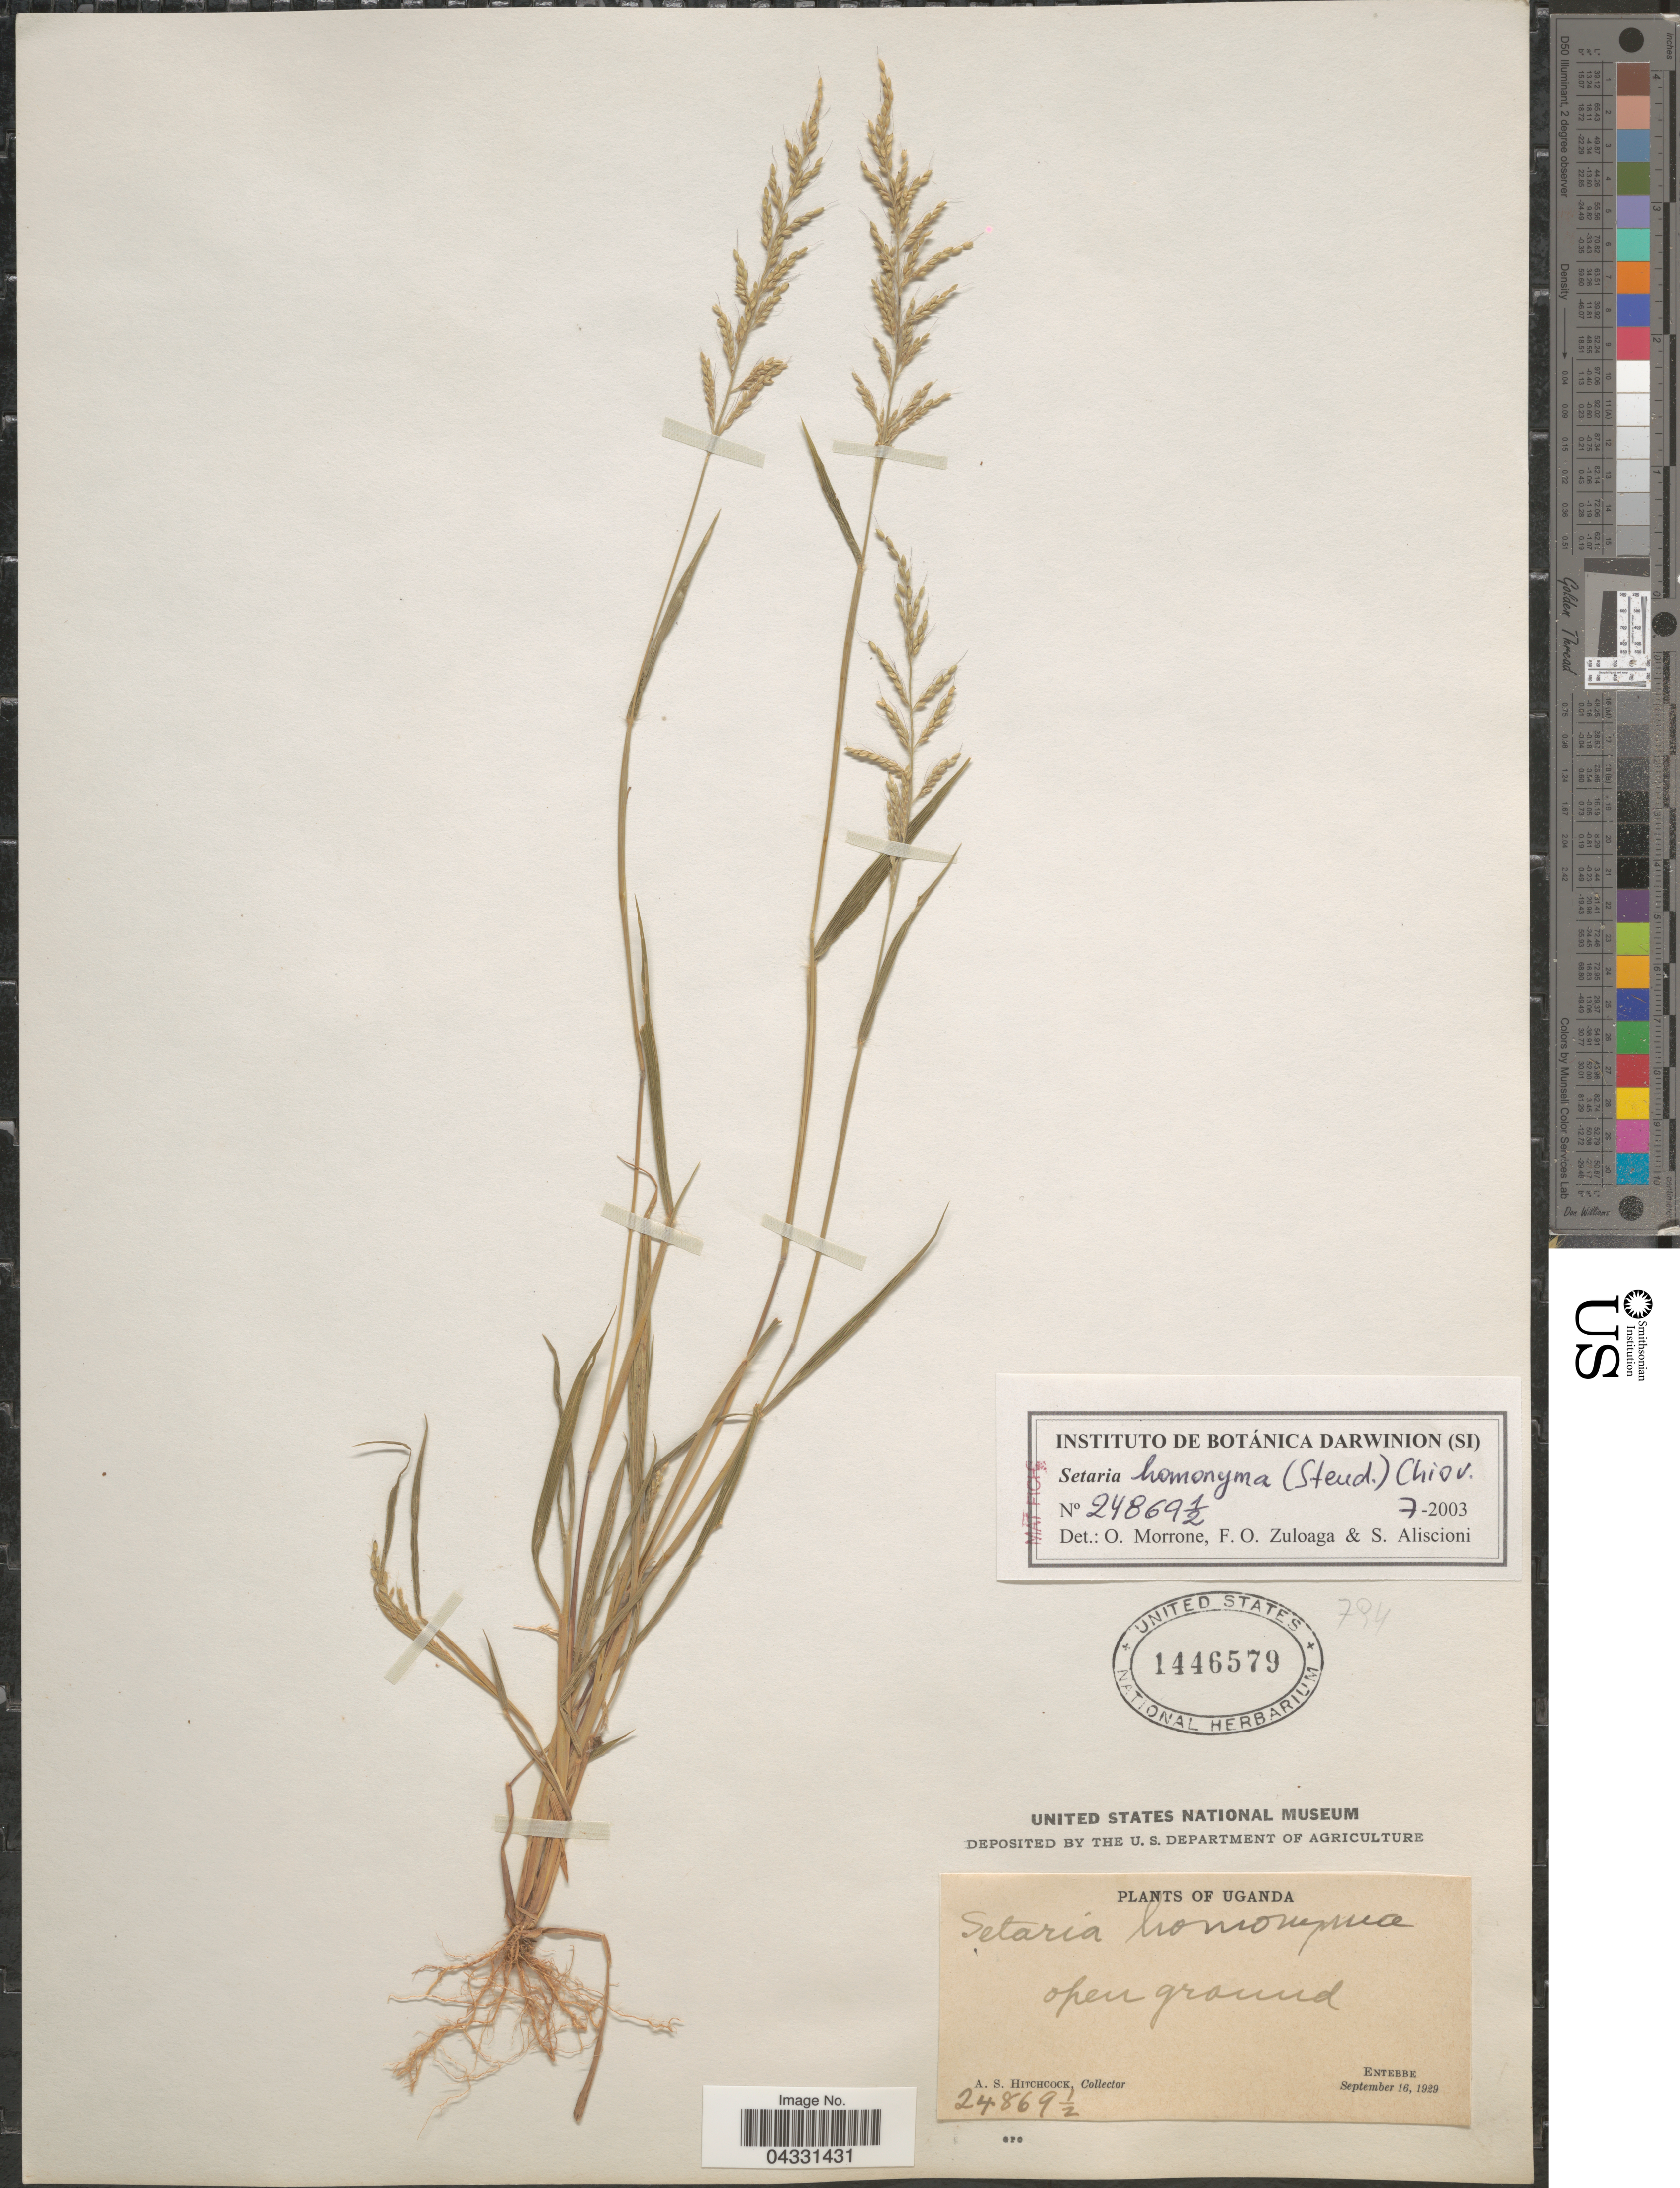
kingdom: Plantae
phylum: Tracheophyta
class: Liliopsida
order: Poales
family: Poaceae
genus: Setaria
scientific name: Setaria homonyma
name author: (Steud.) Chiov.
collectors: A. S. Hitchcock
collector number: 24869 1/2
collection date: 1929-09-16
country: Uganda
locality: Entebbe.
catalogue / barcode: US 1446579